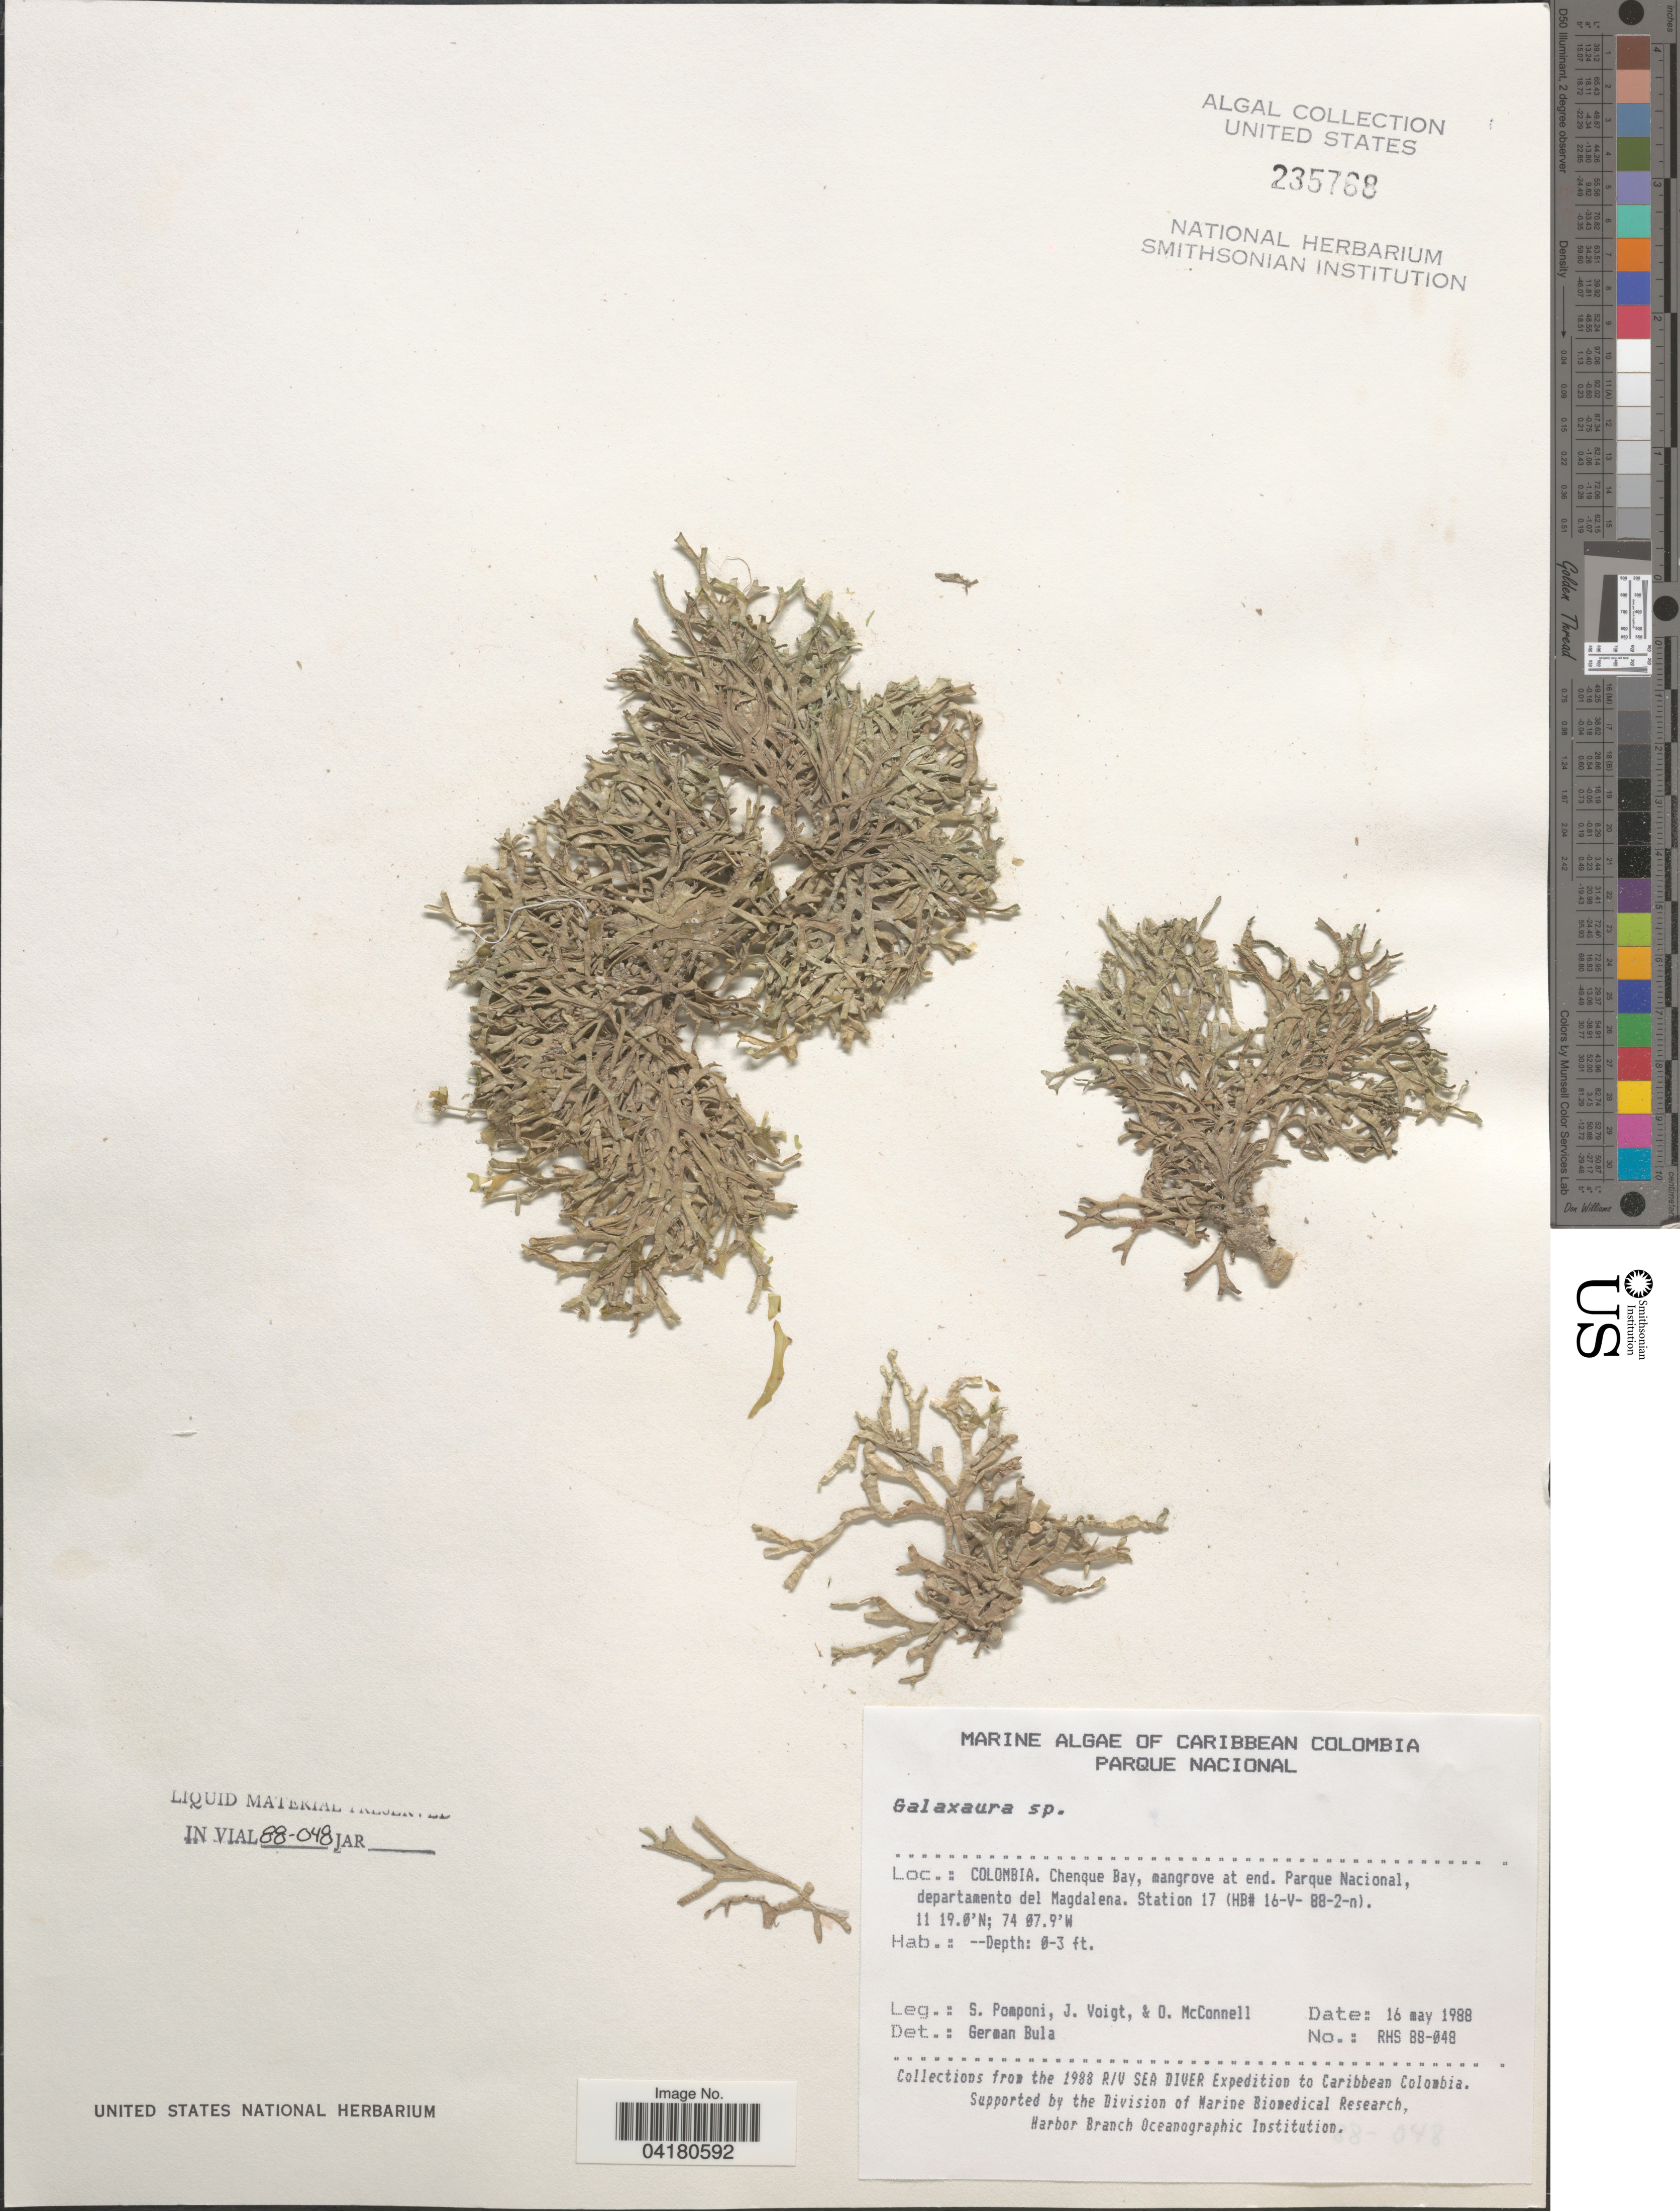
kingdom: Plantae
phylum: Rhodophyta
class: Florideophyceae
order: Nemaliales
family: Galaxauraceae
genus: Galaxaura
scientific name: Galaxaura sp.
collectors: S. Pomponi, J. O. Voigt & O. McConnell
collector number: RHS88-048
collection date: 1988-05-16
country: Colombia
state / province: Magdalena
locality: Caribbean Colombia. Chenque Bay, mangrove at end. Parque Nacional, departamento del Magdalena. Station 17 (HB# 16-V-88-2-n). The 1988 R/V Sea Diver Expedition to Caribbean Colombia.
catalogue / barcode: US 235768